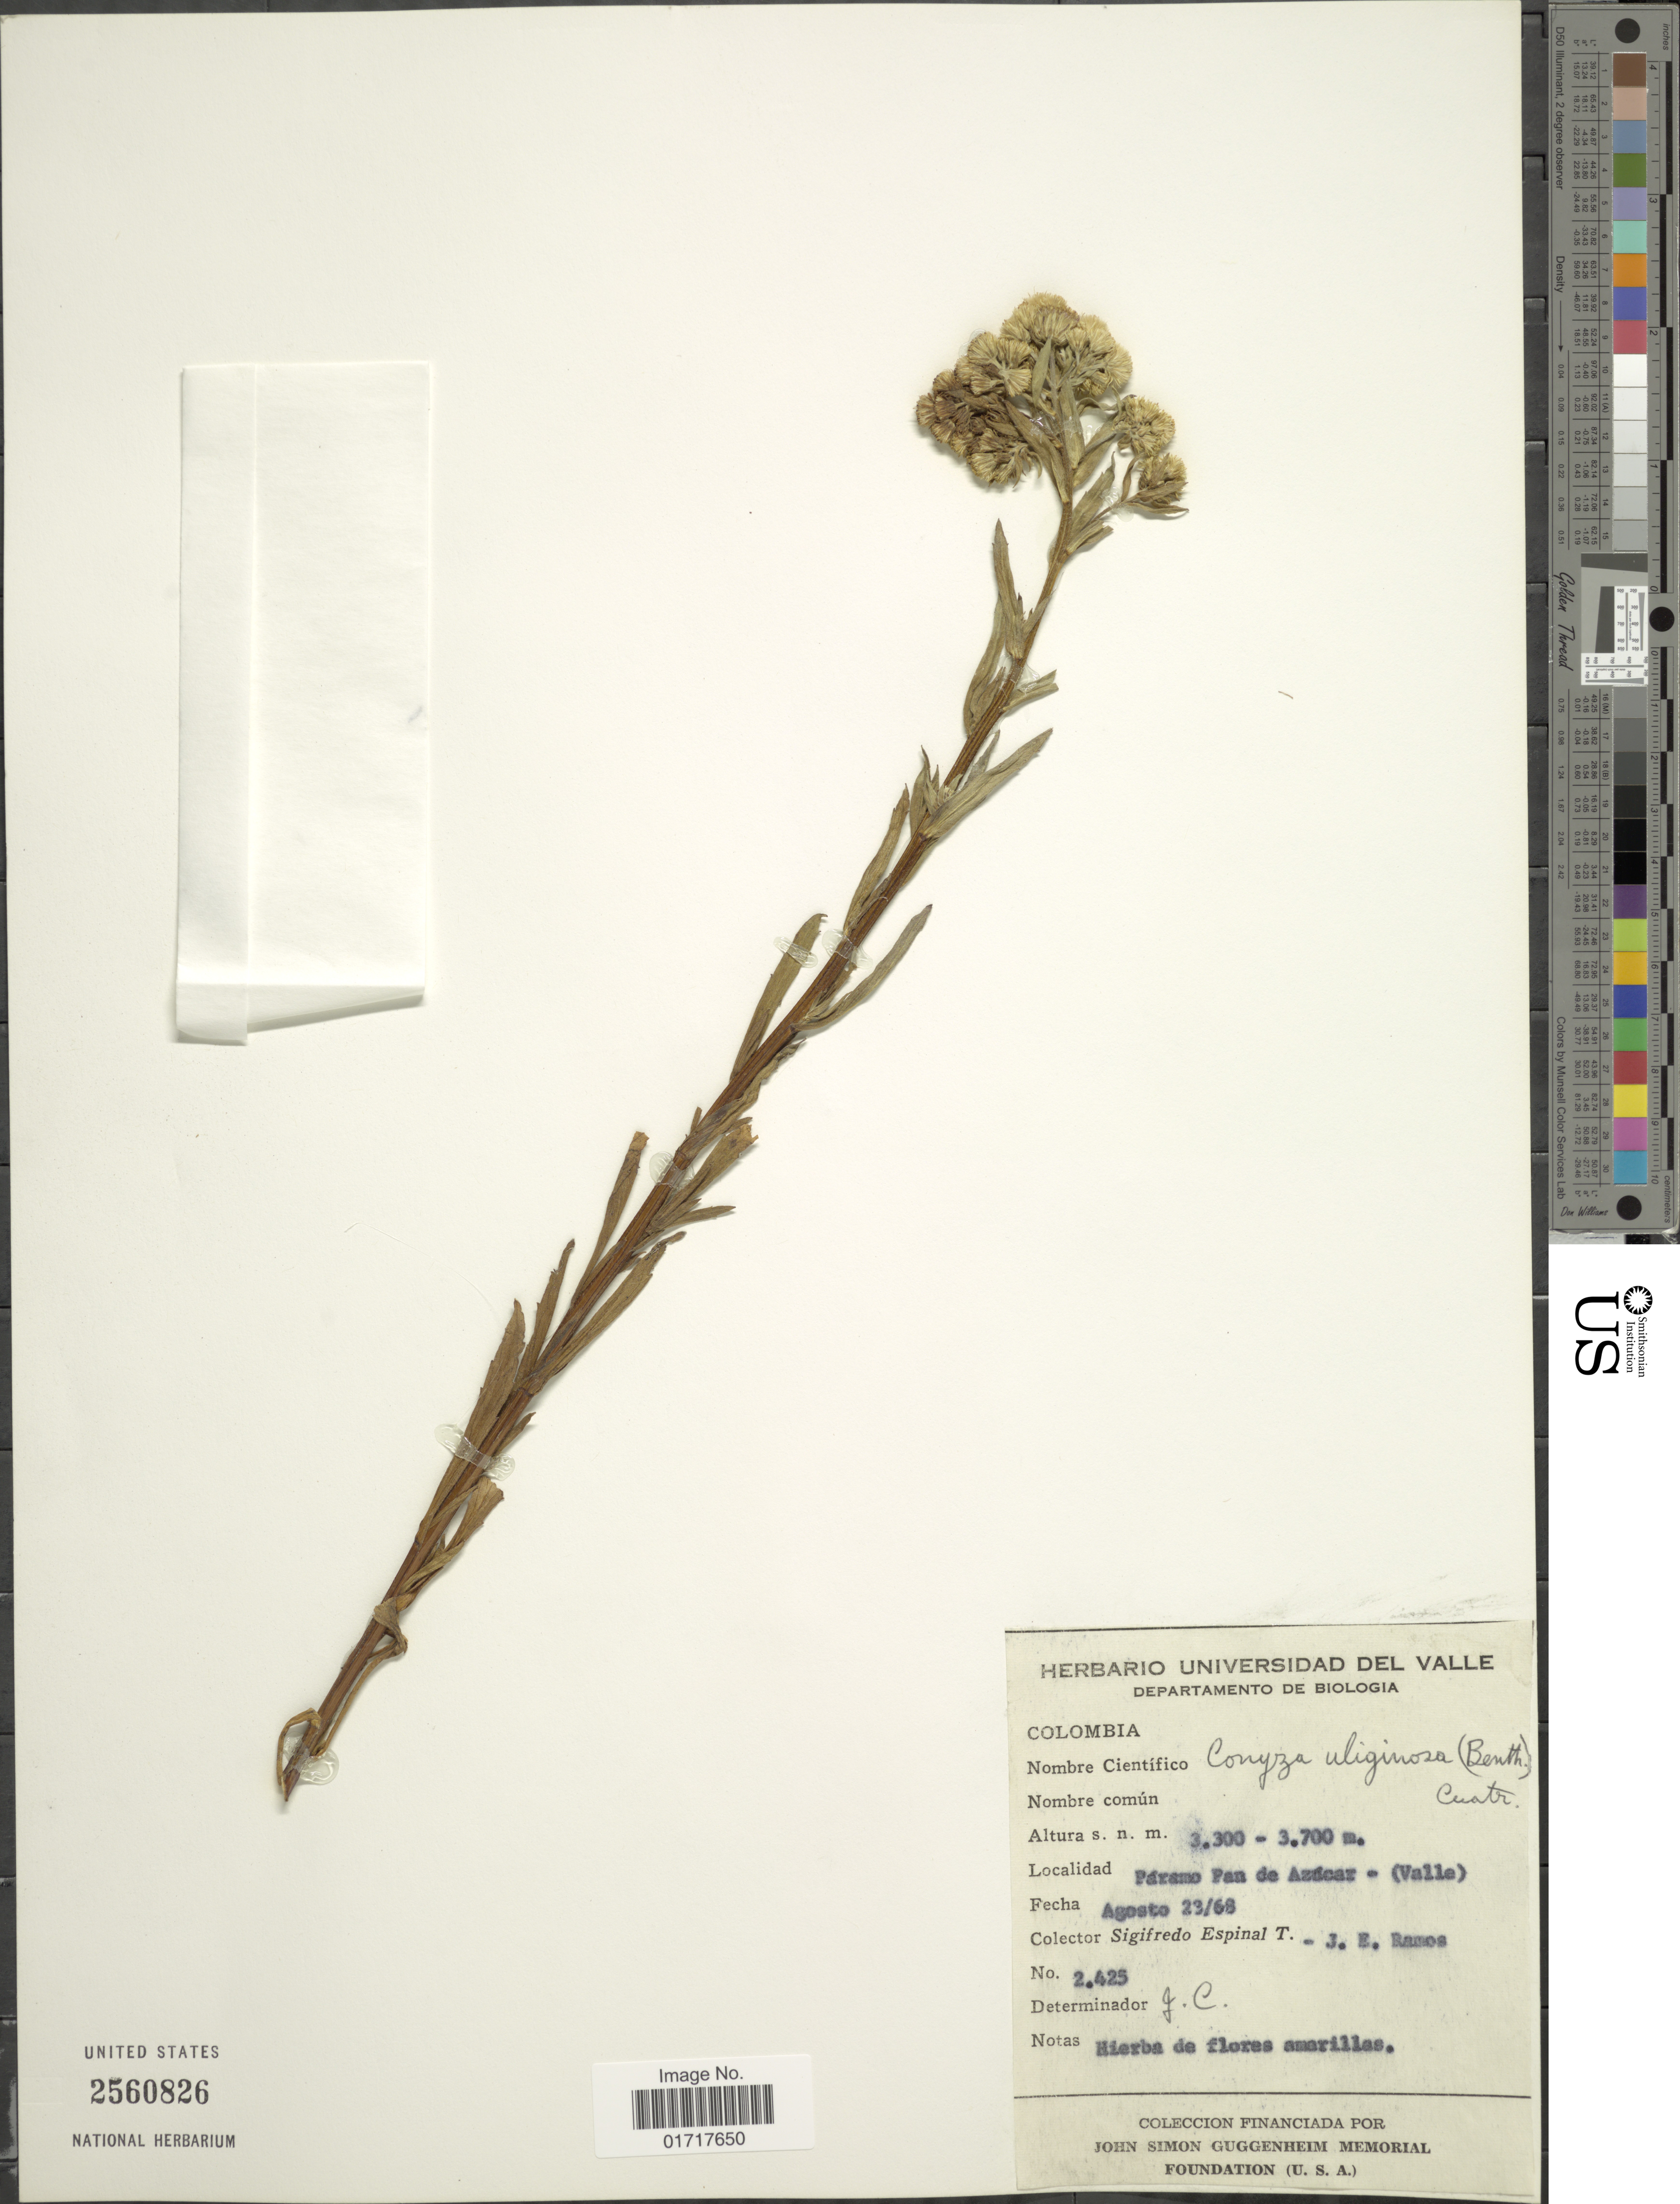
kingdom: Plantae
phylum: Tracheophyta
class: Magnoliopsida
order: Asterales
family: Asteraceae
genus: Conyza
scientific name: Conyza uliginosa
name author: (Benth.) Cuatrec.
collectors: S. T. Espinal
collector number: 2425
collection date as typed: Transcribed d/m/y: 23/8/68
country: Colombia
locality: Paramo Pan de Azucar - (Valle)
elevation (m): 3300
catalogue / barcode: US 2560826